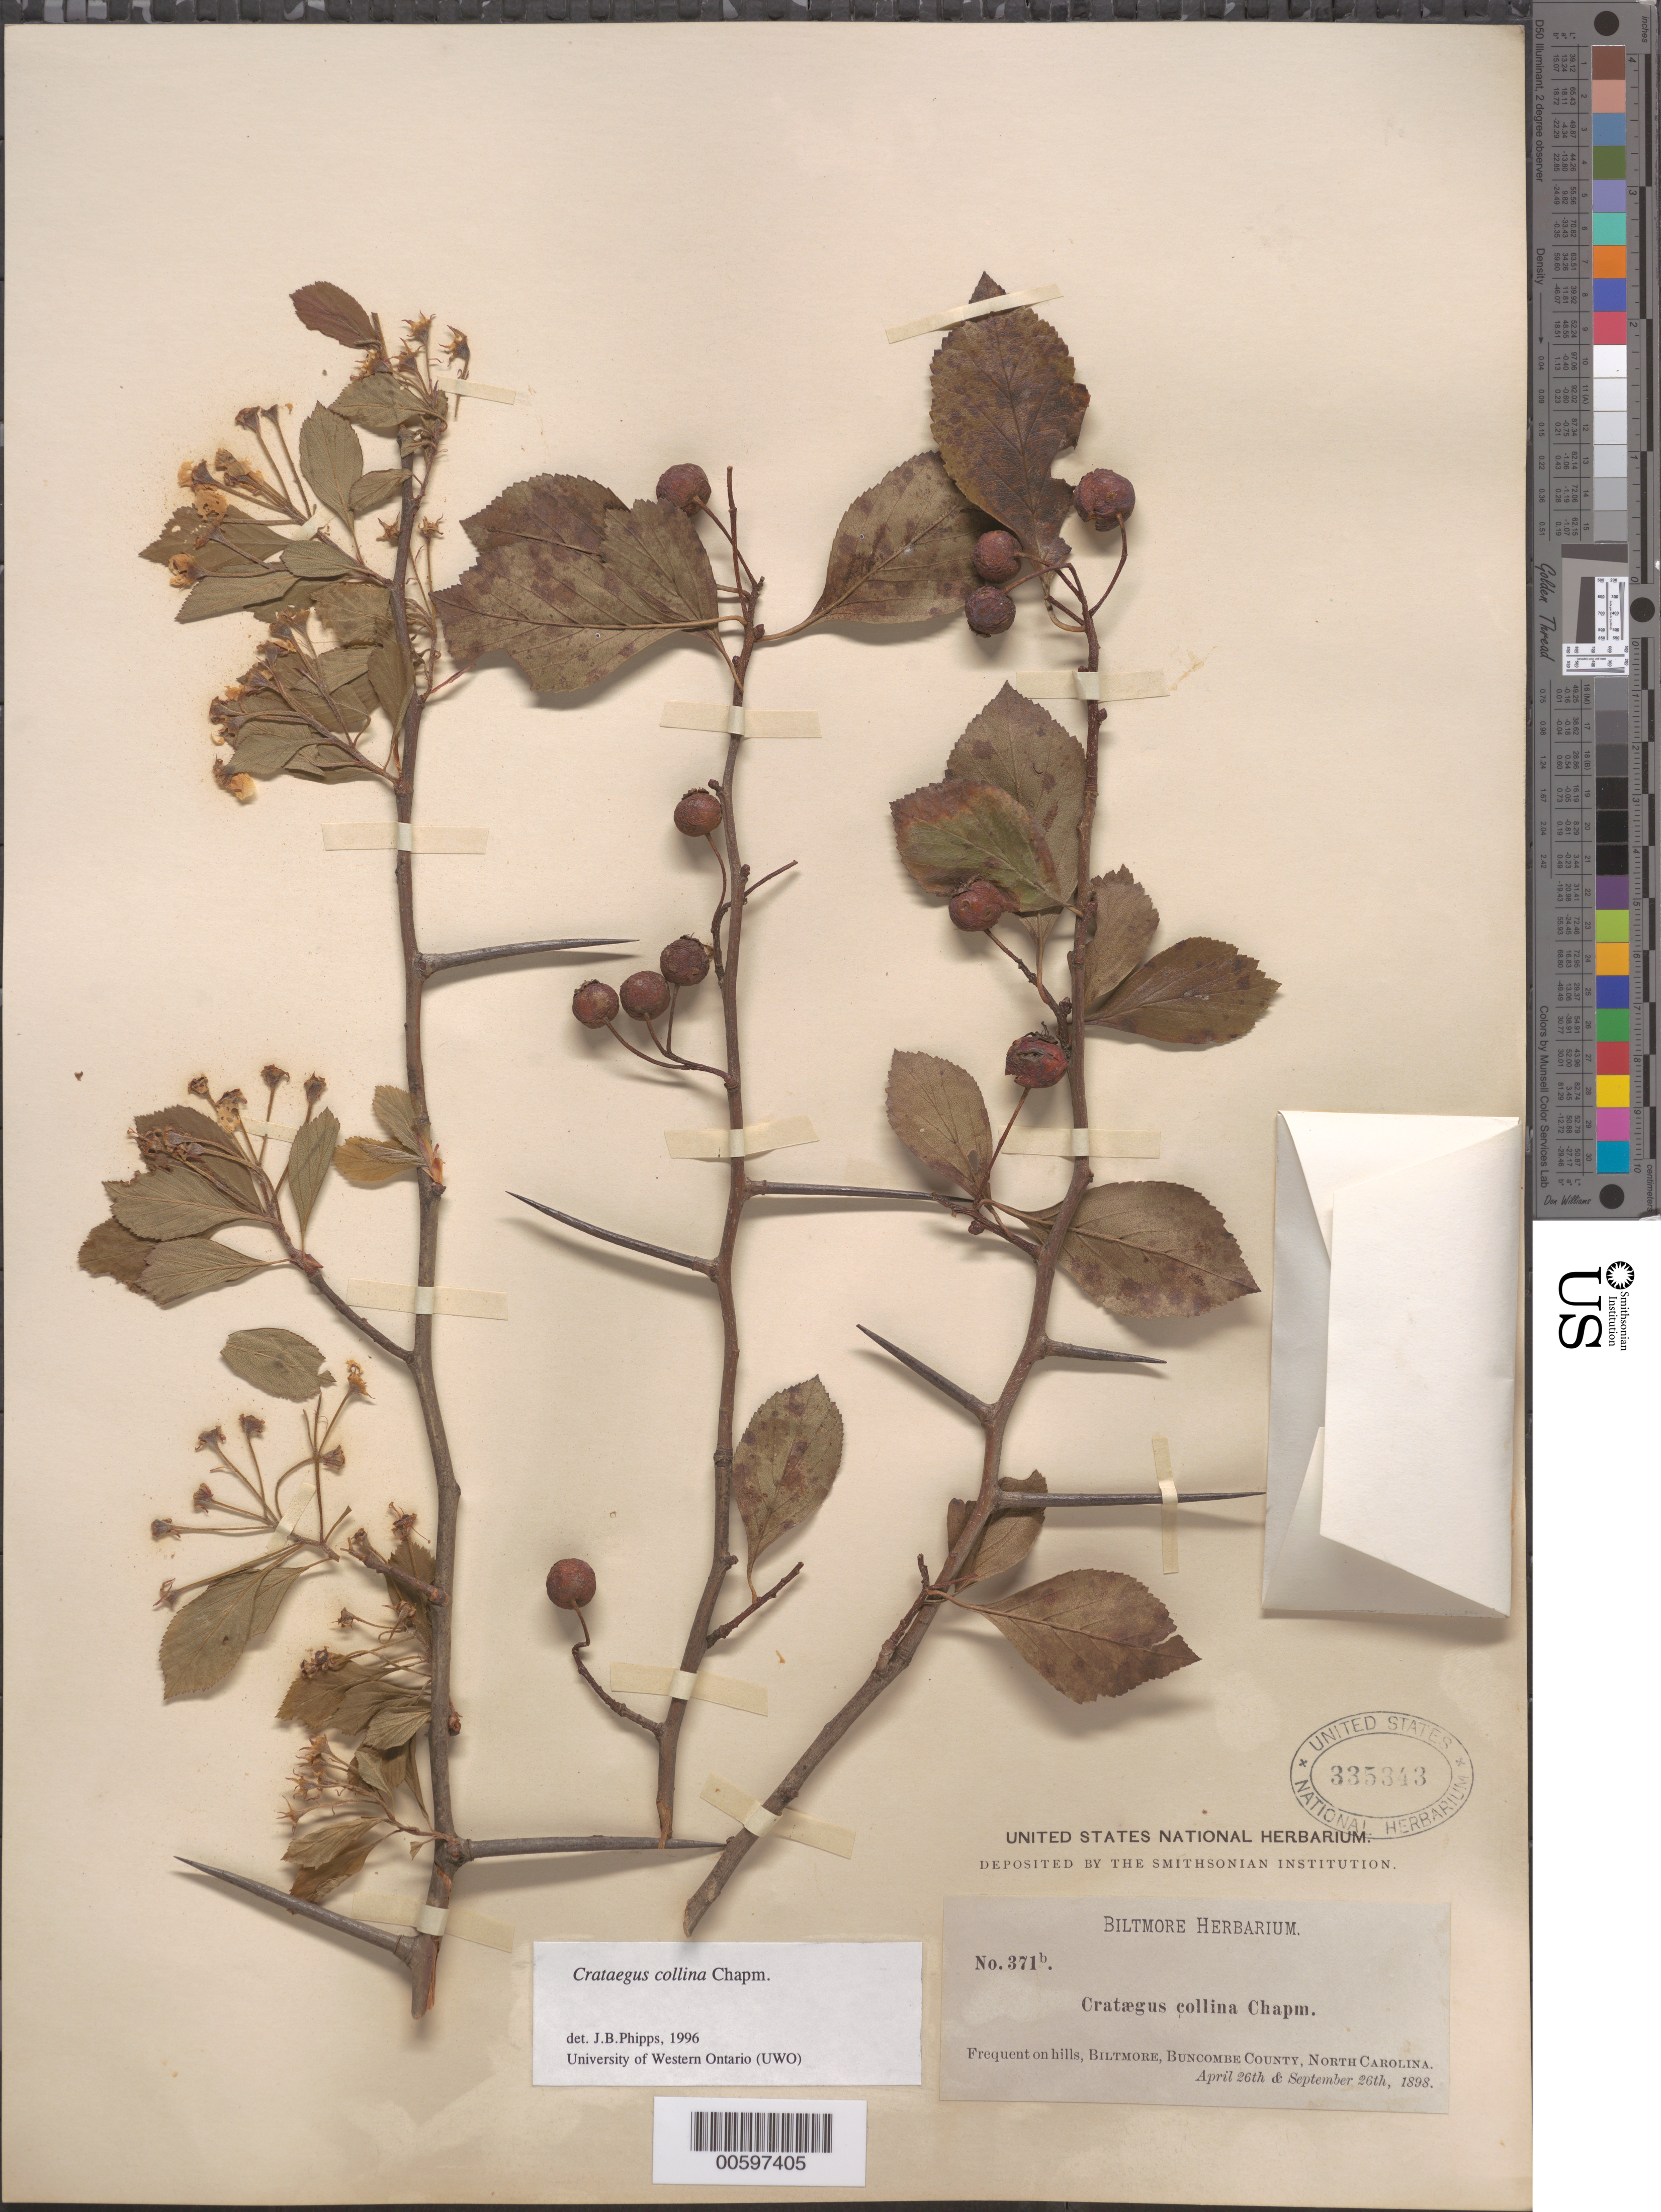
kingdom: Plantae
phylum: Tracheophyta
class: Magnoliopsida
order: Rosales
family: Rosaceae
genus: Crataegus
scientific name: Crataegus collina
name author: Chapm.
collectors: ex herb. Biltmore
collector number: Herb. 371b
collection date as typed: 26 Apr 1898 and 26 Sep 1898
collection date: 1898-04-26,1898-09-26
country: United States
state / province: North Carolina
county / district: Buncombe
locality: Biltmore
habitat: on hills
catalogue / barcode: US 335343